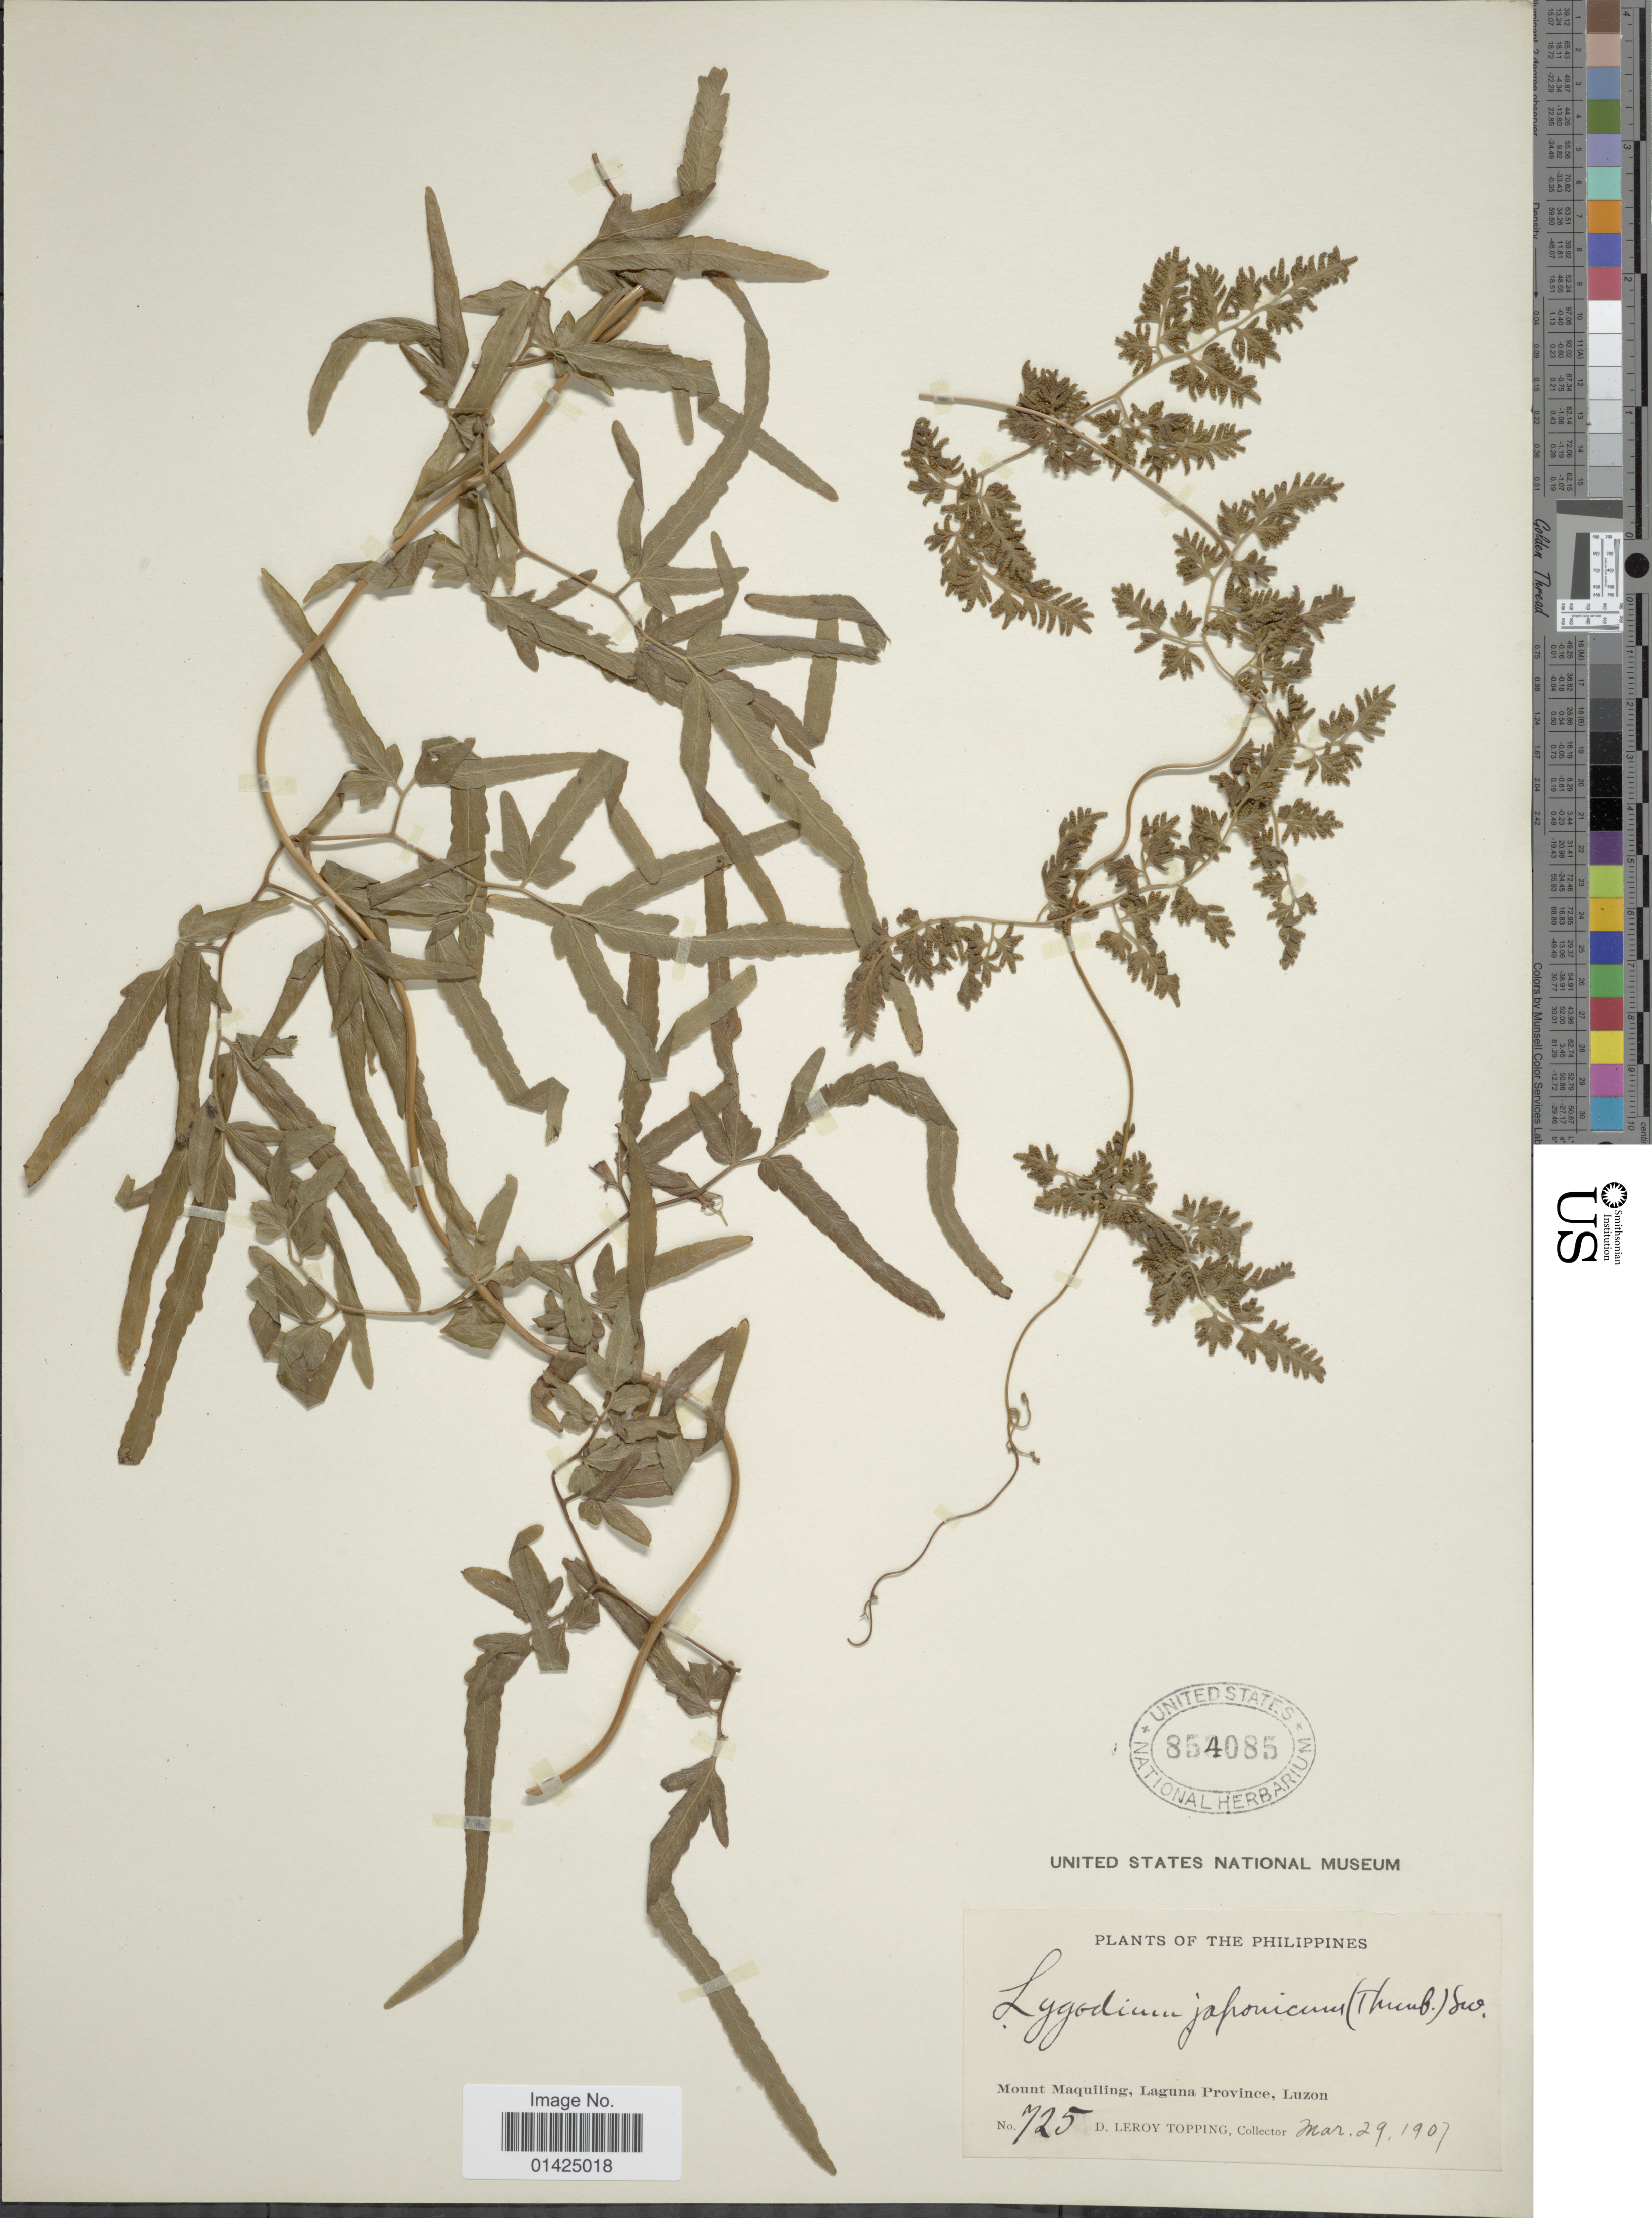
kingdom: Plantae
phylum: Tracheophyta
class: Polypodiopsida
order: Schizaeales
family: Lygodiaceae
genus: Lygodium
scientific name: Lygodium japonicum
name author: (Thunb.) Sw.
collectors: D. L. Topping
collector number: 725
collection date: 1907-03-29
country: Philippines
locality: Mount Maquiling, Laguna Province, Luzon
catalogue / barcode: US 854085